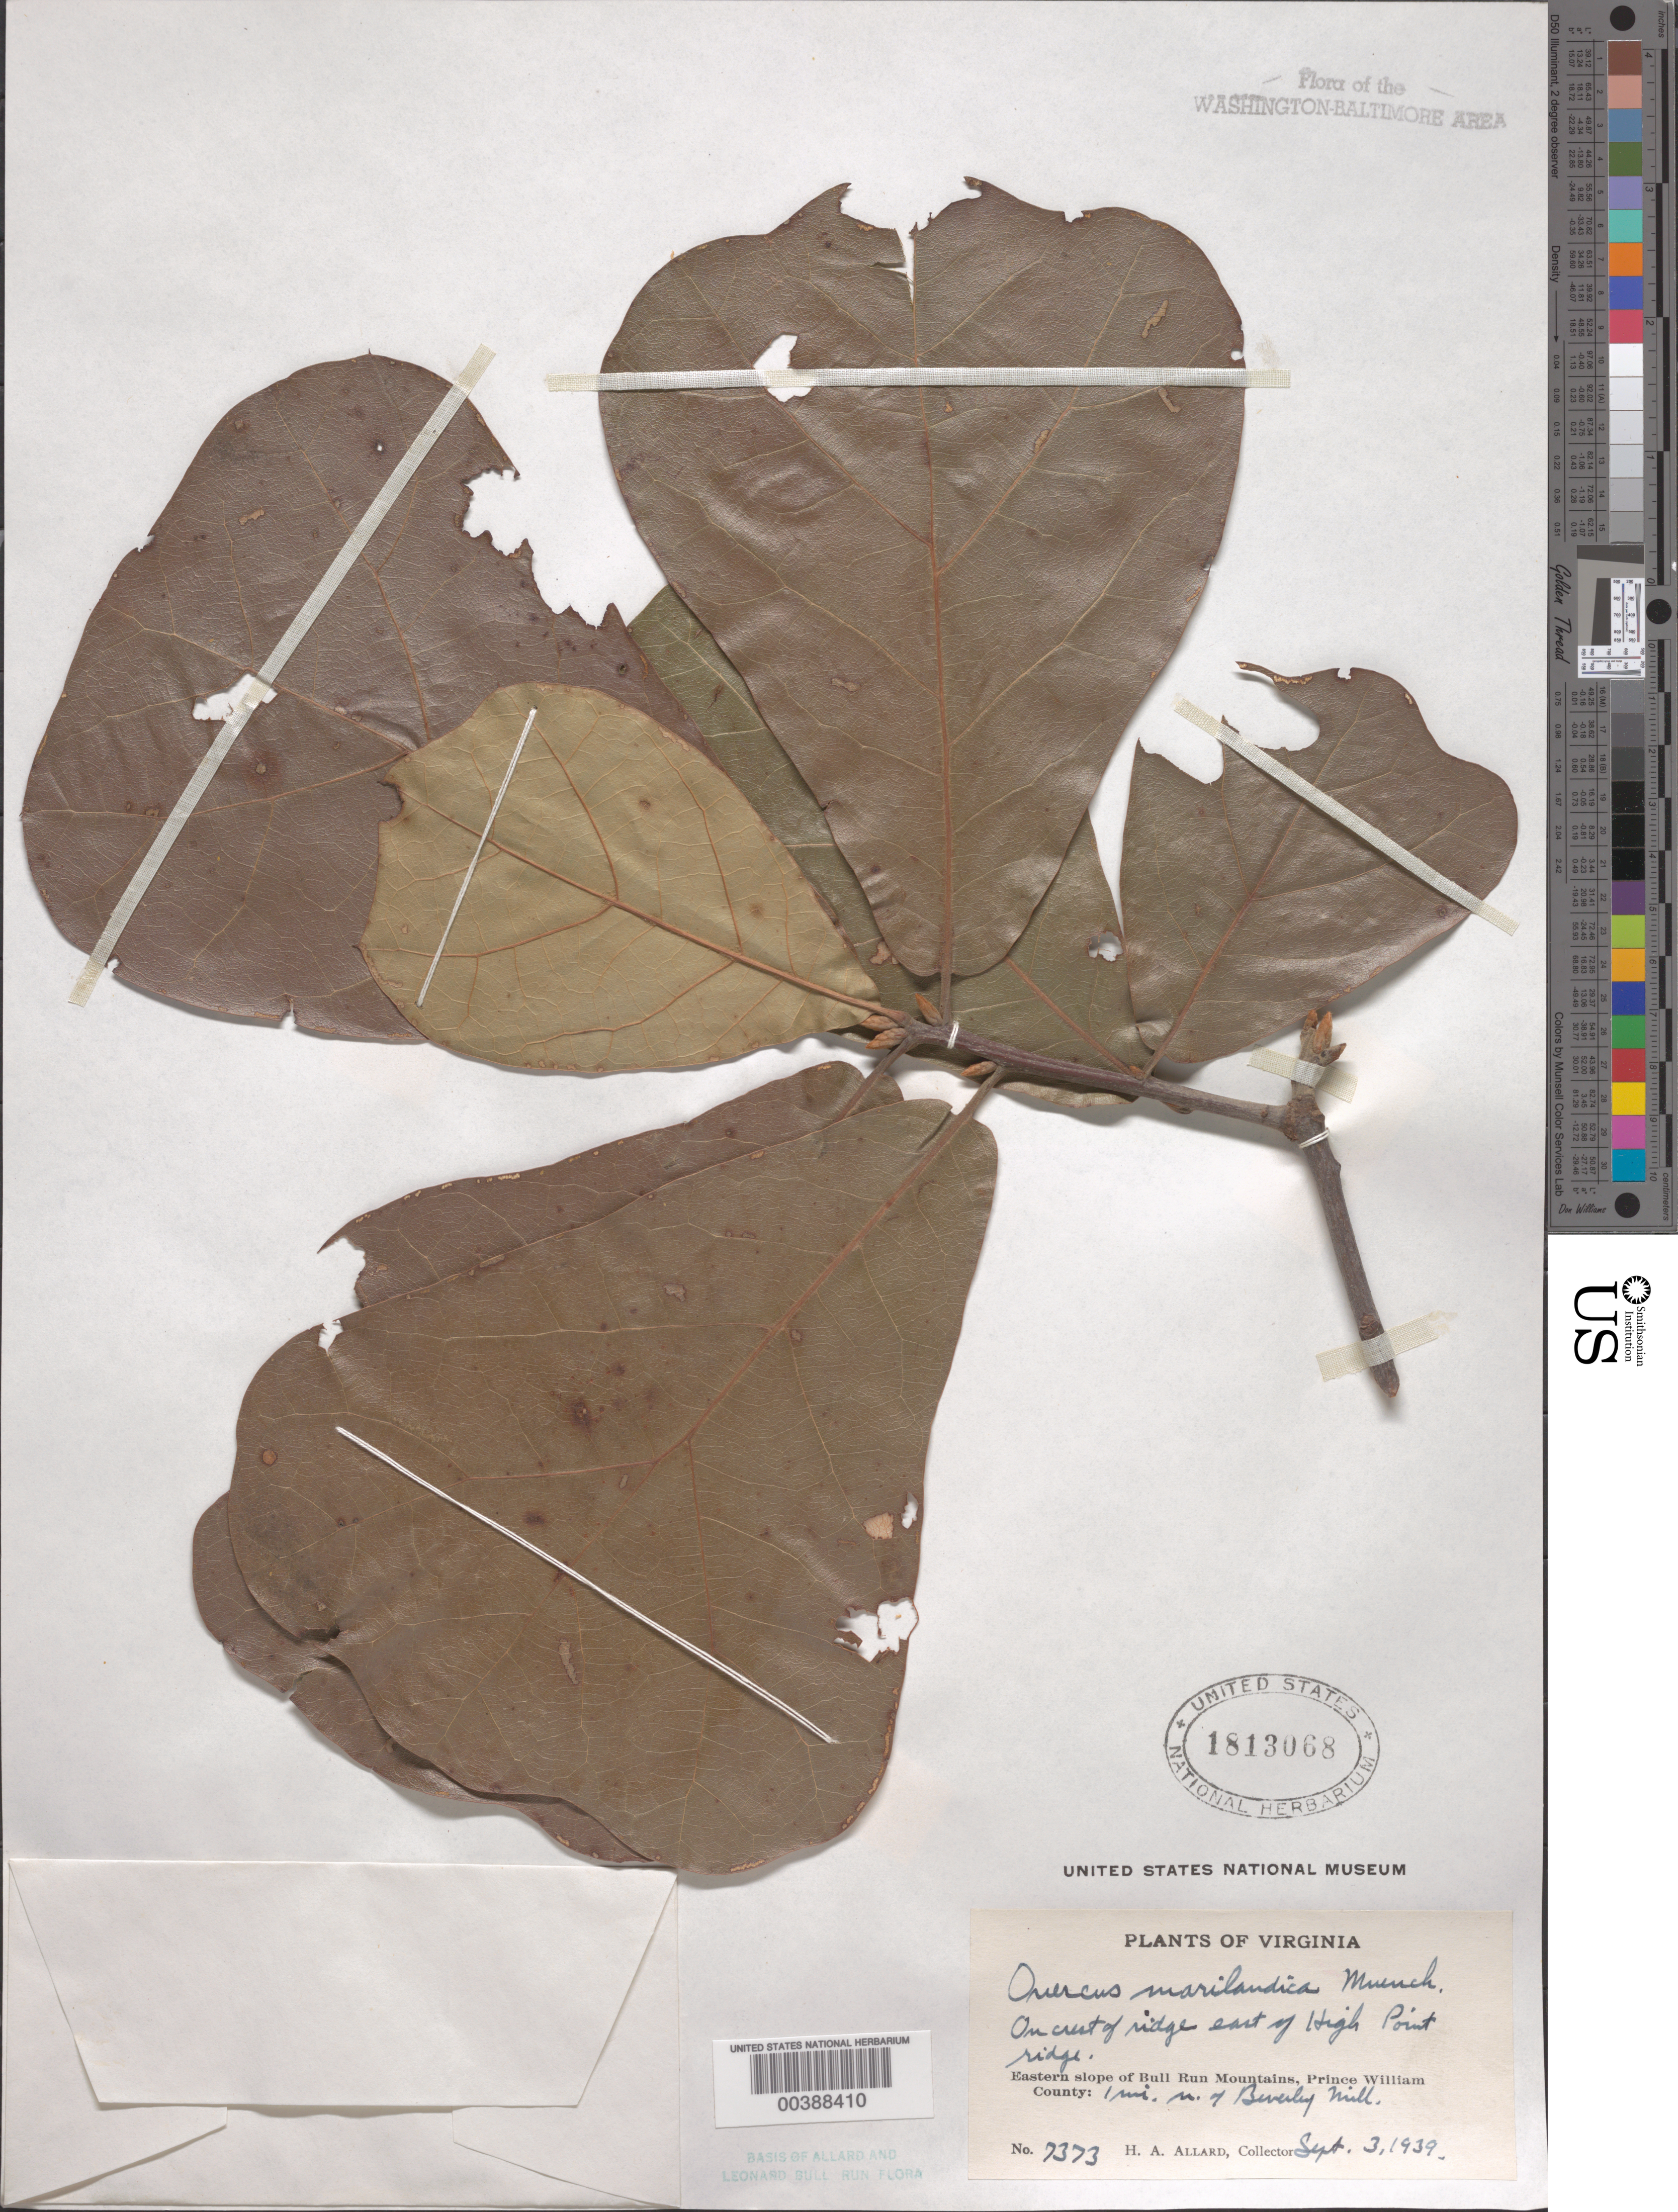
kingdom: Plantae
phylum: Tracheophyta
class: Magnoliopsida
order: Fagales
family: Fagaceae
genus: Quercus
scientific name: Quercus marilandica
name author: (L.) Münchh.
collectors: H. A. Allard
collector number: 7373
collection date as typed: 03 Sep 1939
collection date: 1939-09-03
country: United States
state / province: Virginia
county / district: Prince William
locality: North of Beverley Mill, east of High Point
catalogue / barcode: US 1813068